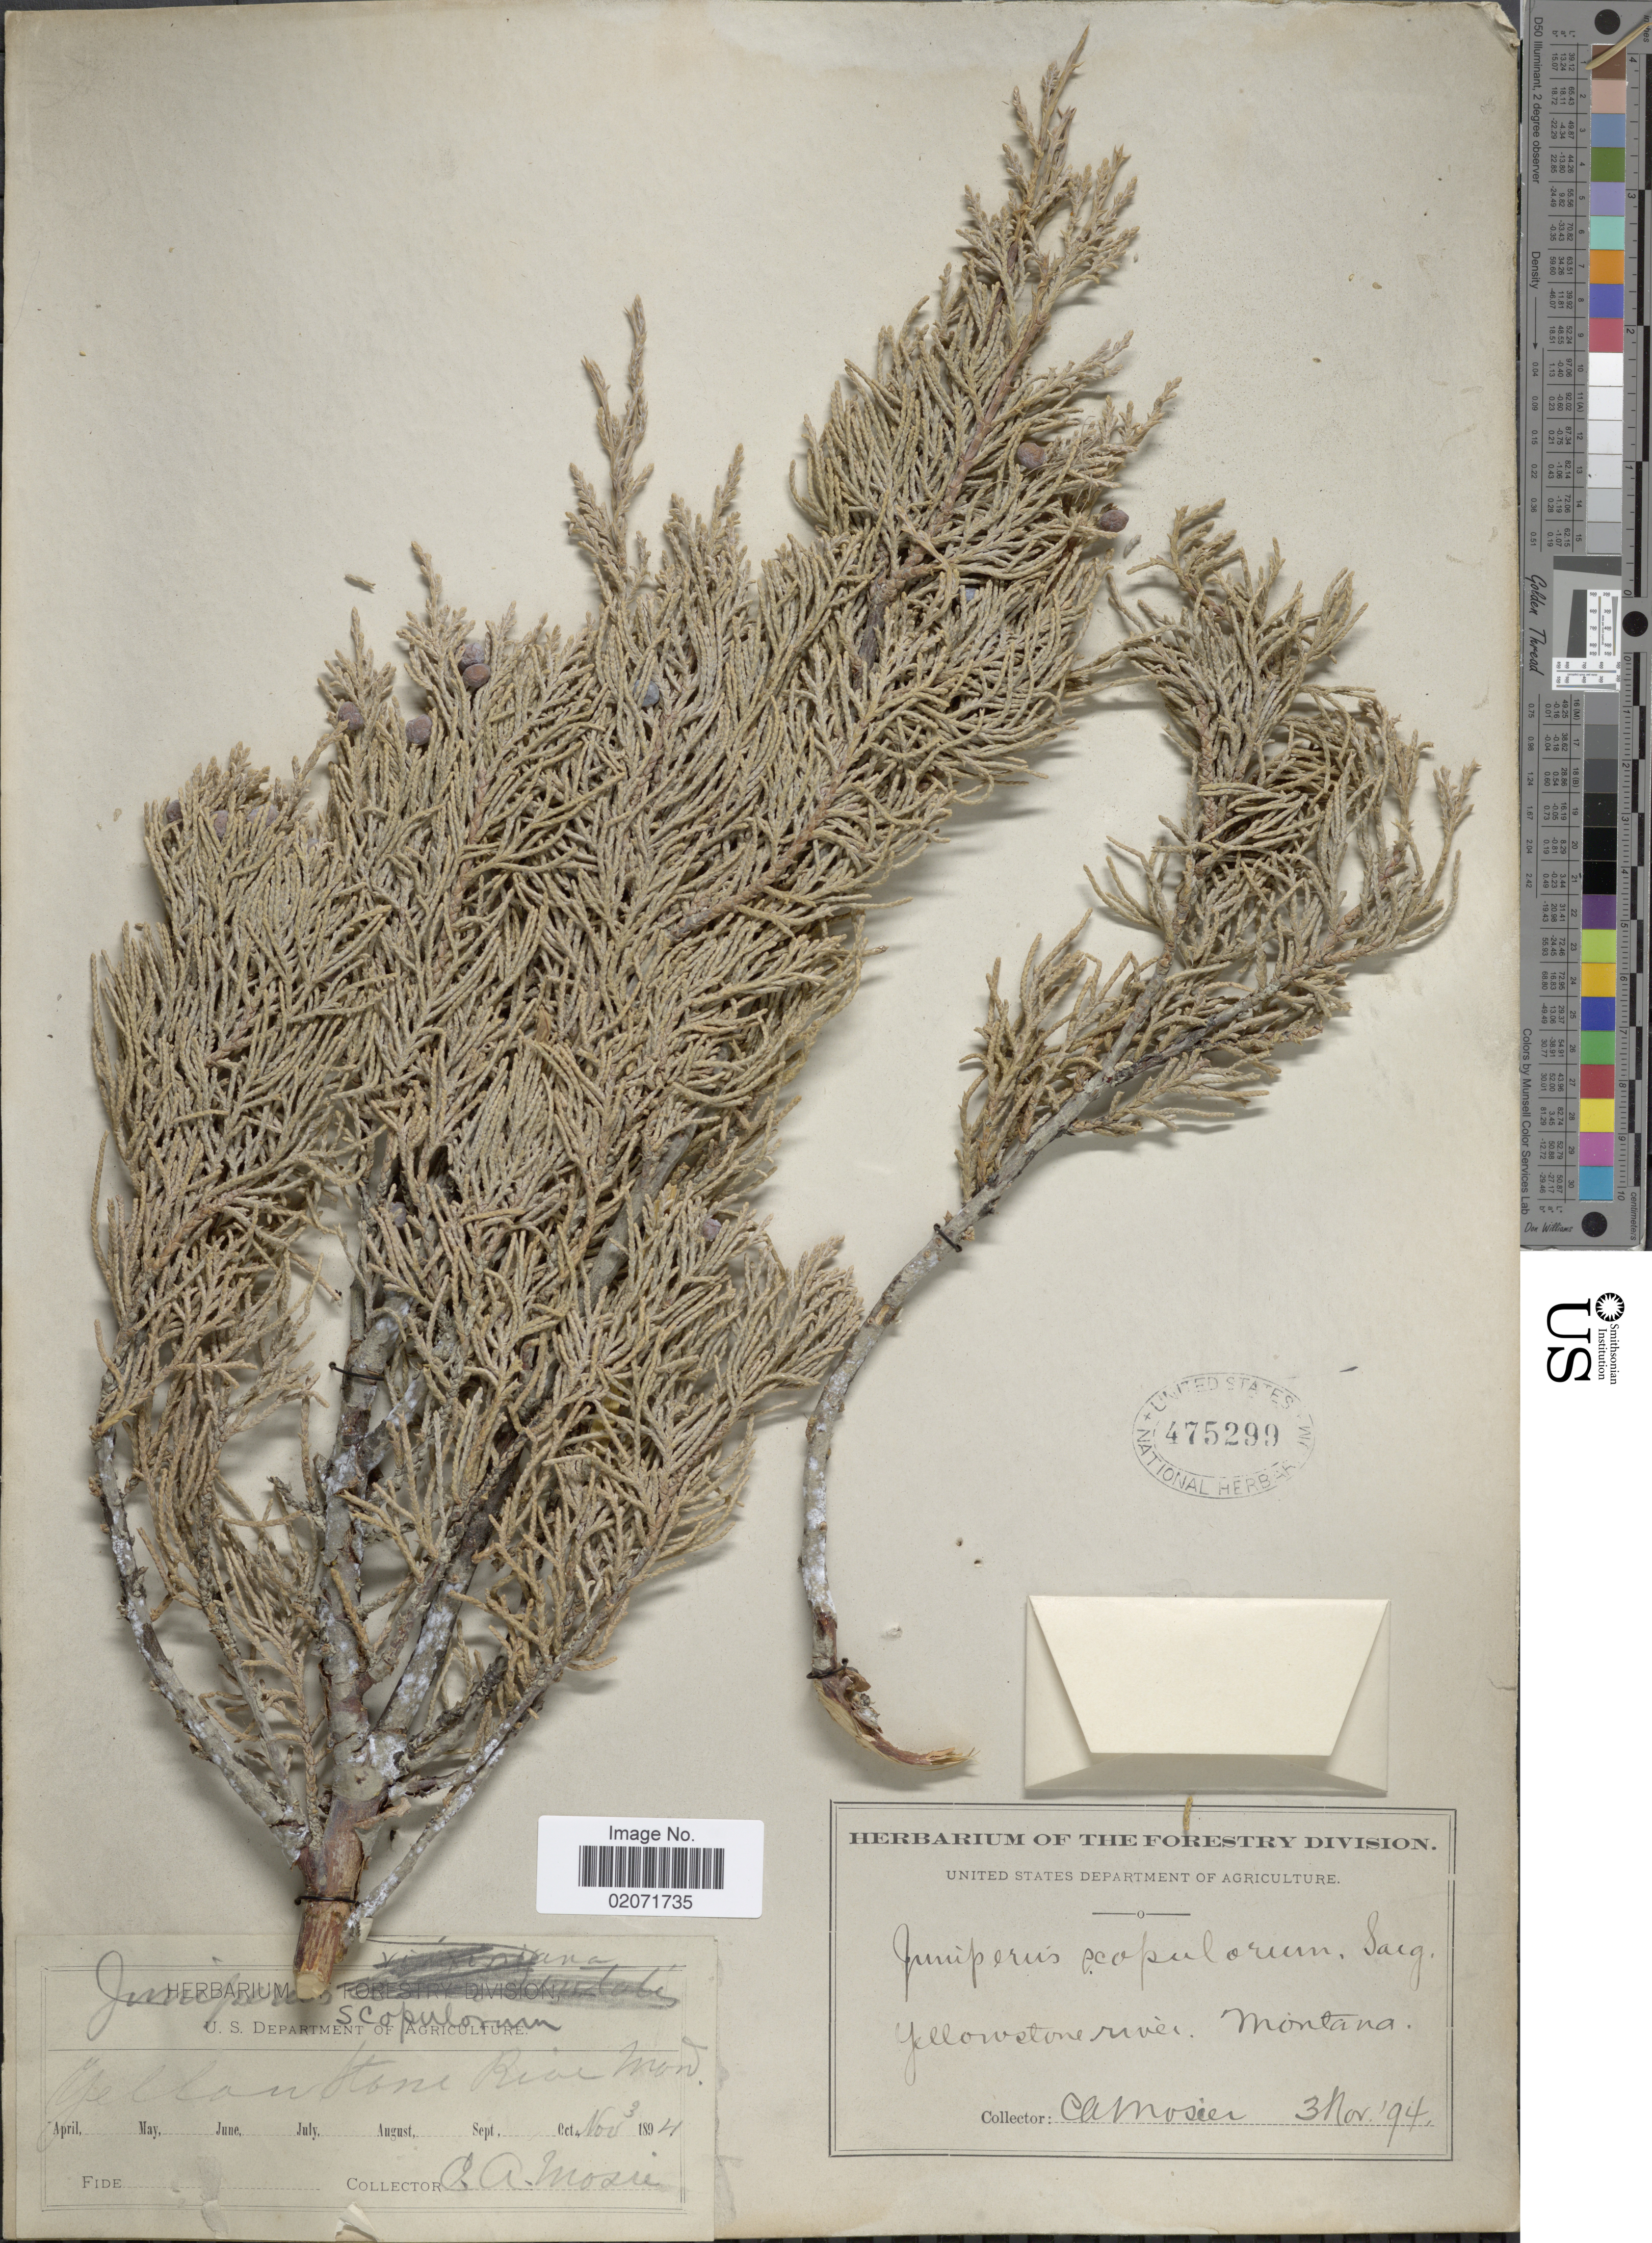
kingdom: Plantae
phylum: Tracheophyta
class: Pinopsida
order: Pinales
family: Cupressaceae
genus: Juniperus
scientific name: Juniperus scopulorum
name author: Sarg.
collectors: C. A. Mosier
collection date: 1894-11-03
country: United States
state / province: Montana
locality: Yellowstone river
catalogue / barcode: US 475299